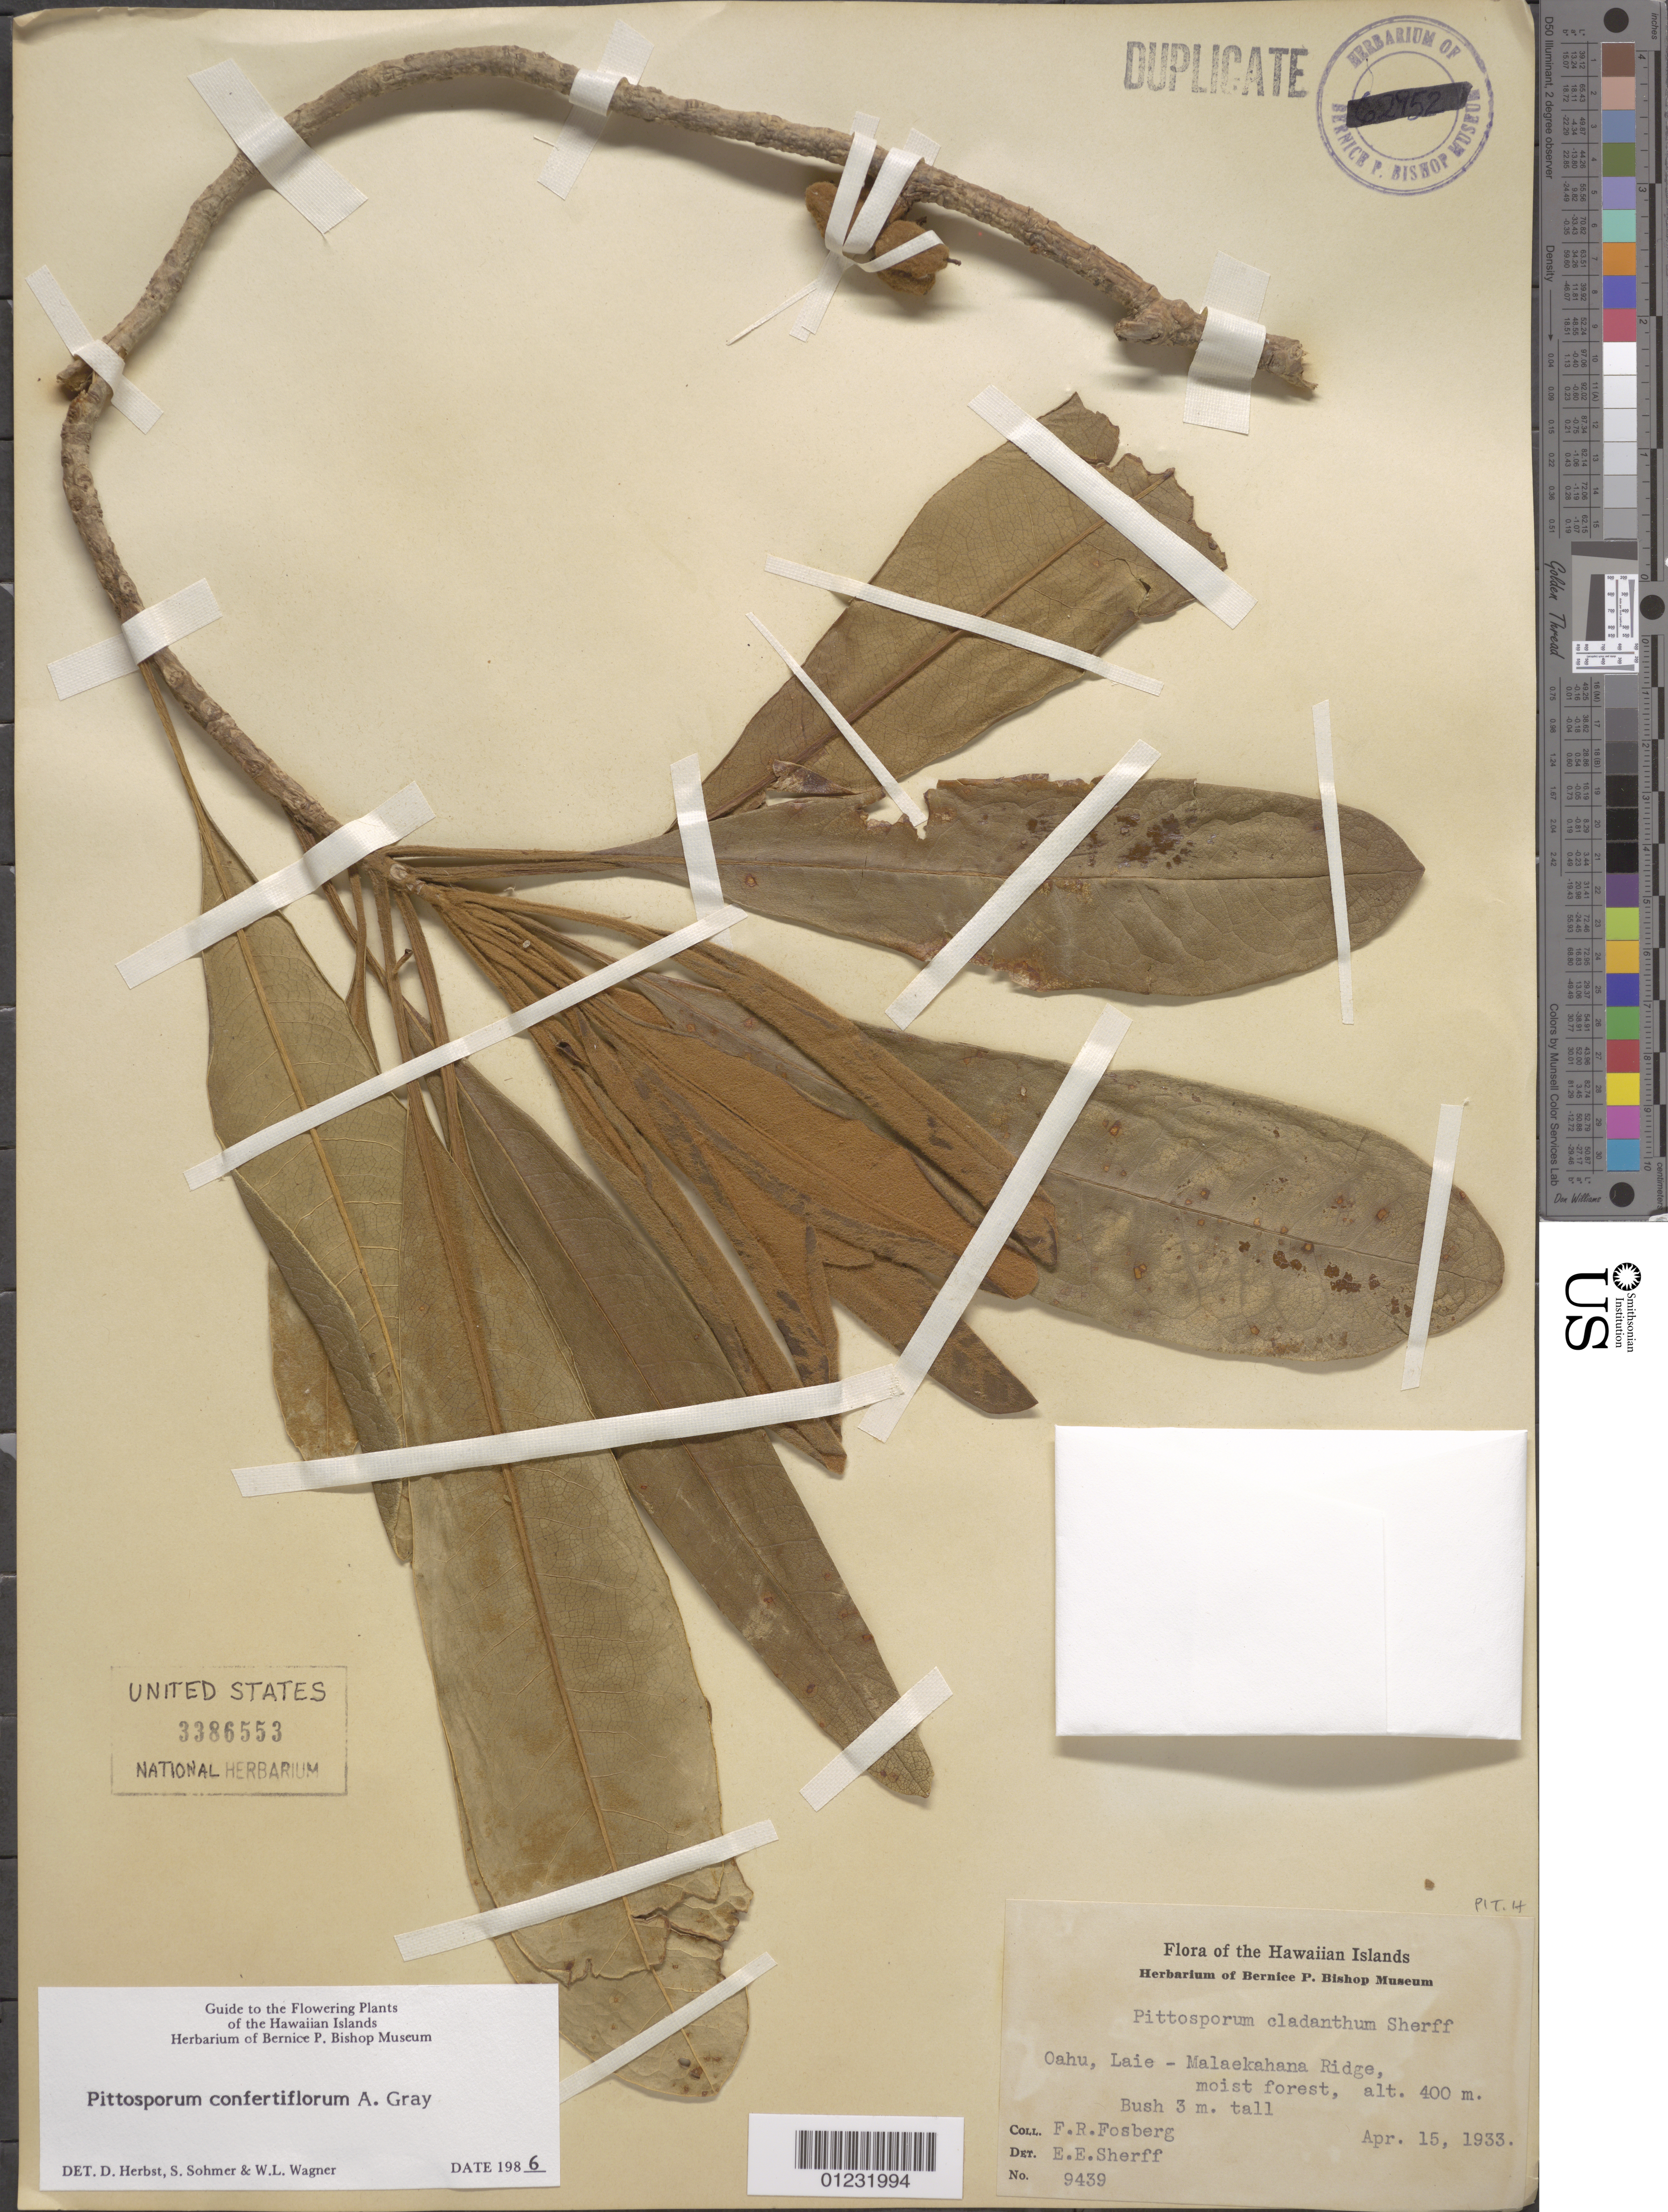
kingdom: Plantae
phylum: Tracheophyta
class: Magnoliopsida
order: Apiales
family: Pittosporaceae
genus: Pittosporum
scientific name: Pittosporum confertiflorum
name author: A. Gray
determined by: Herbst, D. R.; Sohmer, S. H.; Wagner, W. L.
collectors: F. R. Fosberg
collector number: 9439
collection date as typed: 15 Apr 1933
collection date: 1933-04-15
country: United States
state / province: Hawaii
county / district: Honolulu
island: Oahu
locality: Laie-Malaekahana Ridge.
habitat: Moist forest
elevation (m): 400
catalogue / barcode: US 3386553